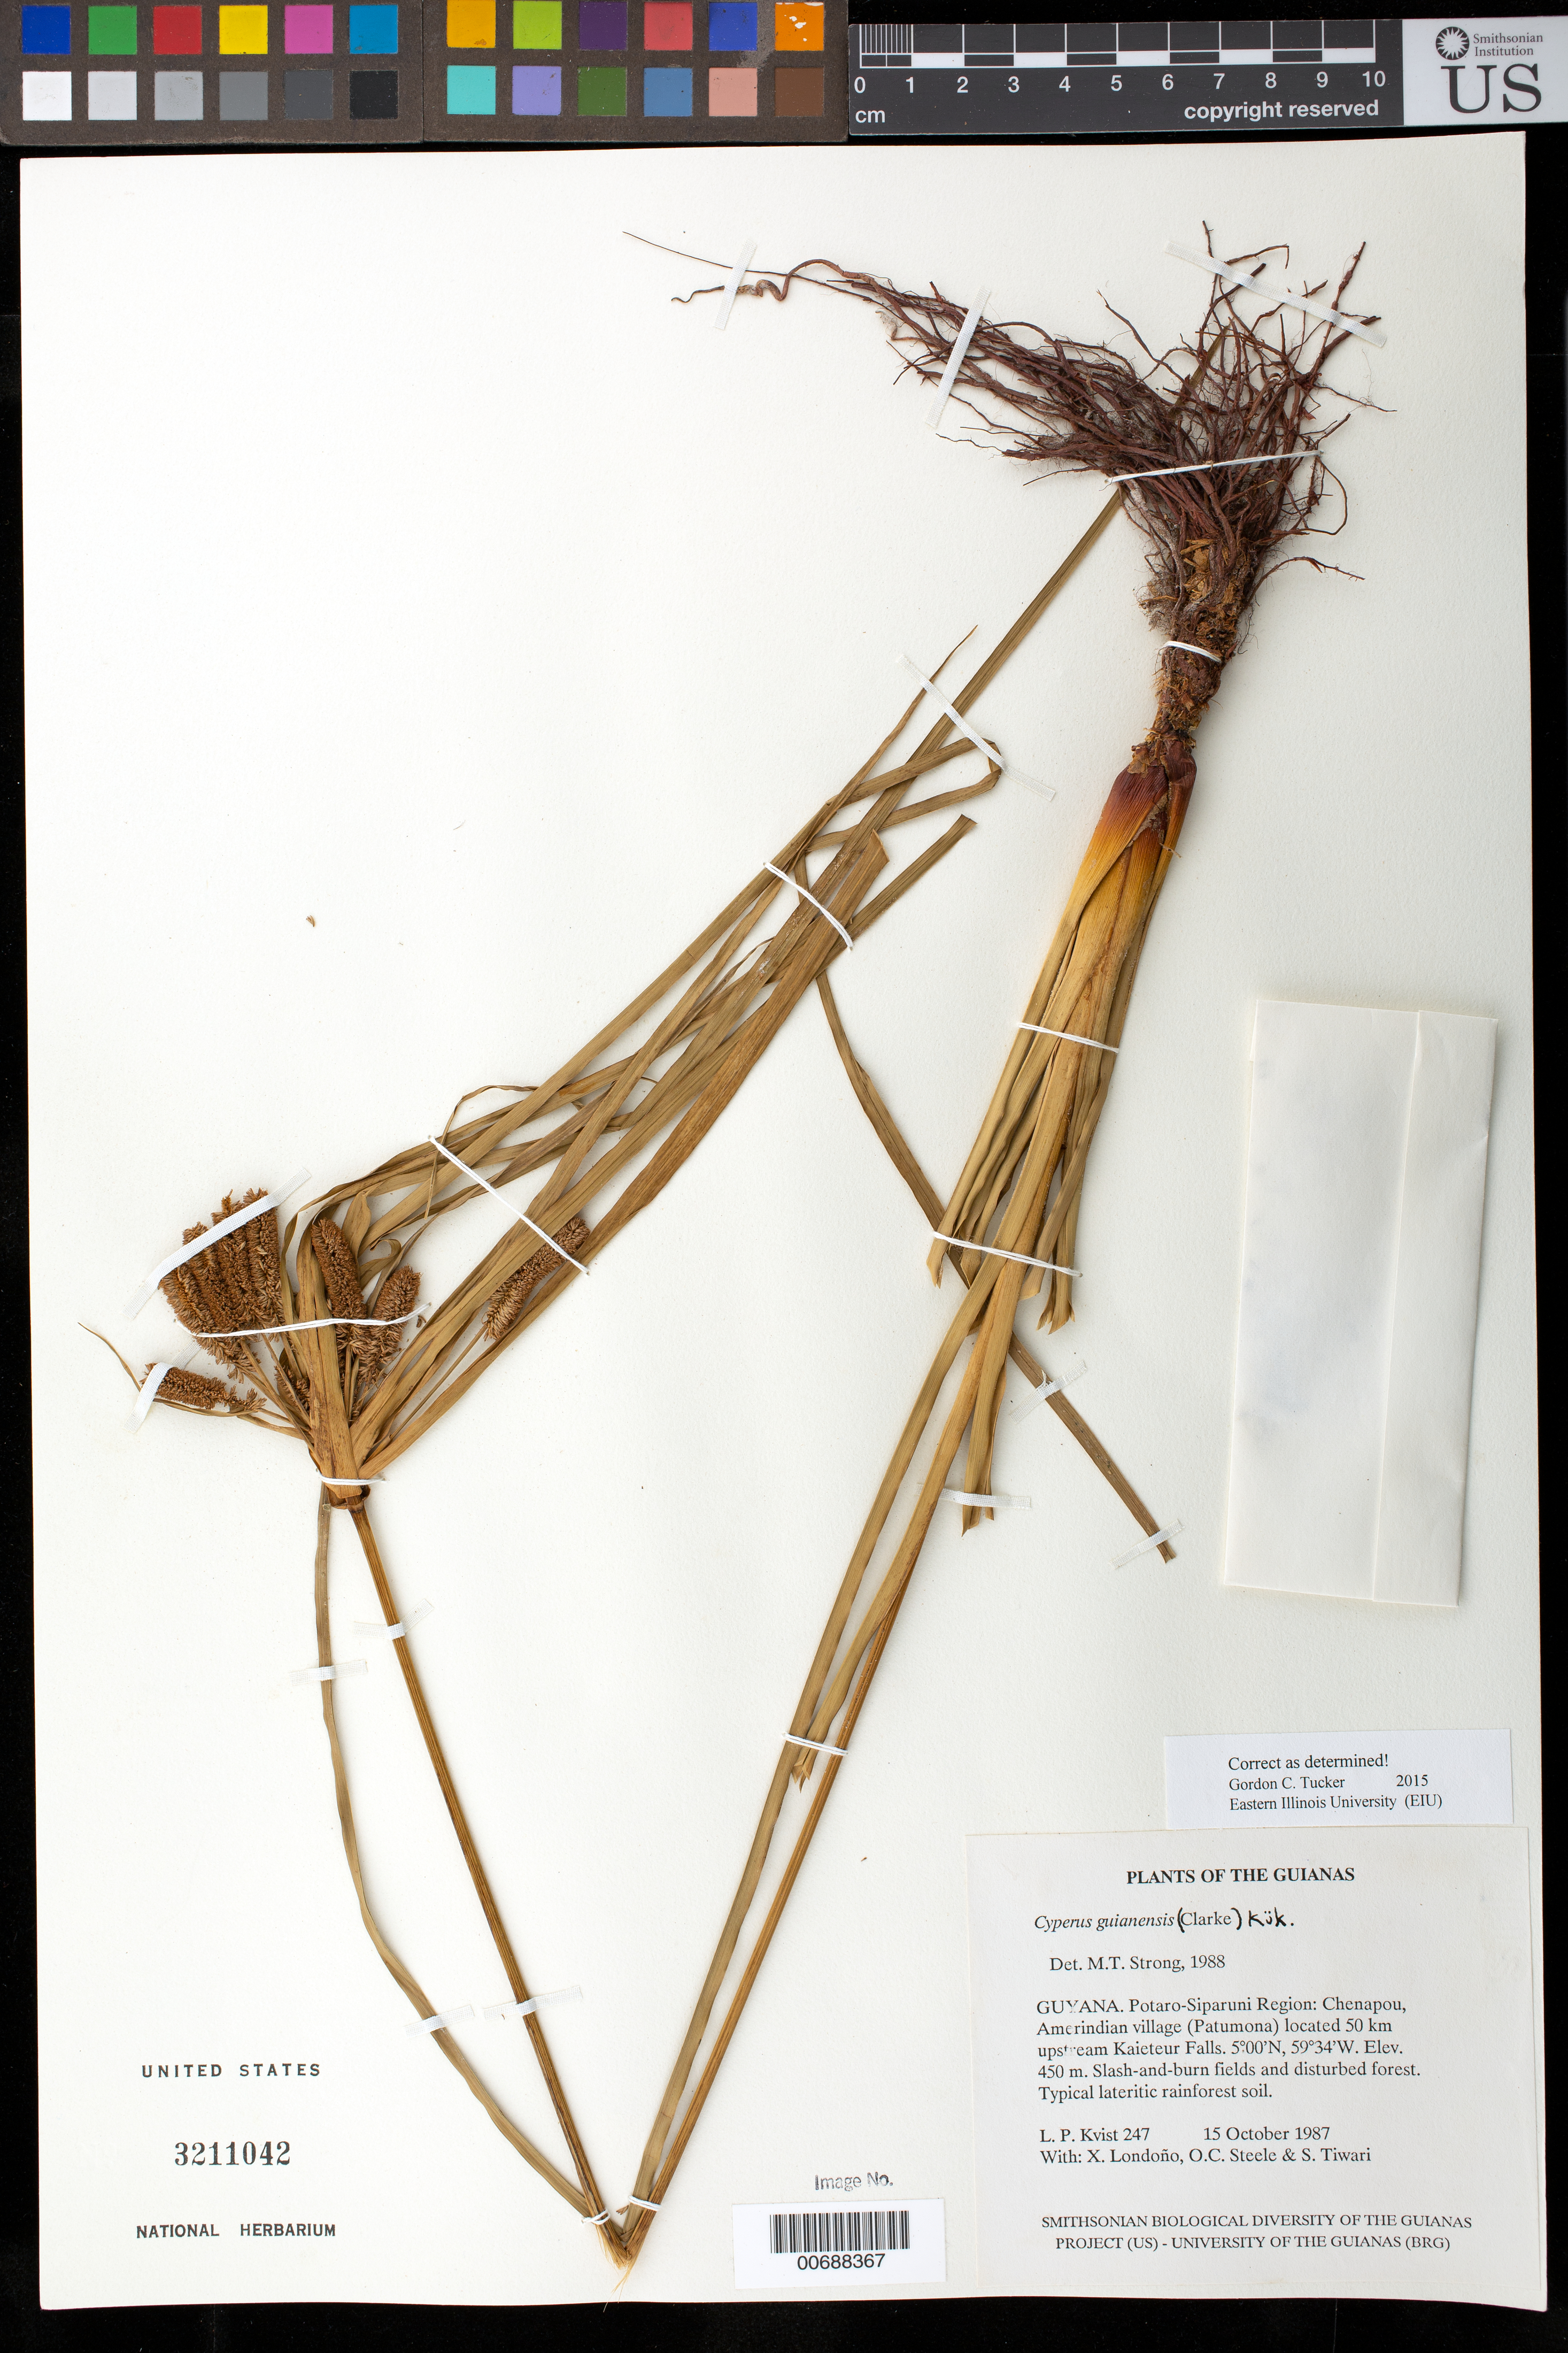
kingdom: Plantae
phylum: Tracheophyta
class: Liliopsida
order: Poales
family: Cyperaceae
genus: Cyperus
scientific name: Cyperus guianensis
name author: (C.B. Clarke) Kük.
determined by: Strong, M. T., (US), Smithsonian Institution - National Museum of Natural History (UNITED STATES)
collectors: L. P. Kvist, X. Londoño, O. C. Steele & S. Tiwari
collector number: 247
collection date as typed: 15 October 1987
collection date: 1987-10-15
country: Guyana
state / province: Potaro-Siparuni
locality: Chenapou, Amerindian village (Patumona) located 50 km upstream Kaieteur Falls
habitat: Slash-and-burn fields and disturbed forest. Typical lateritic rainforest soil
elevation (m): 450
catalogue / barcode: US 3211042